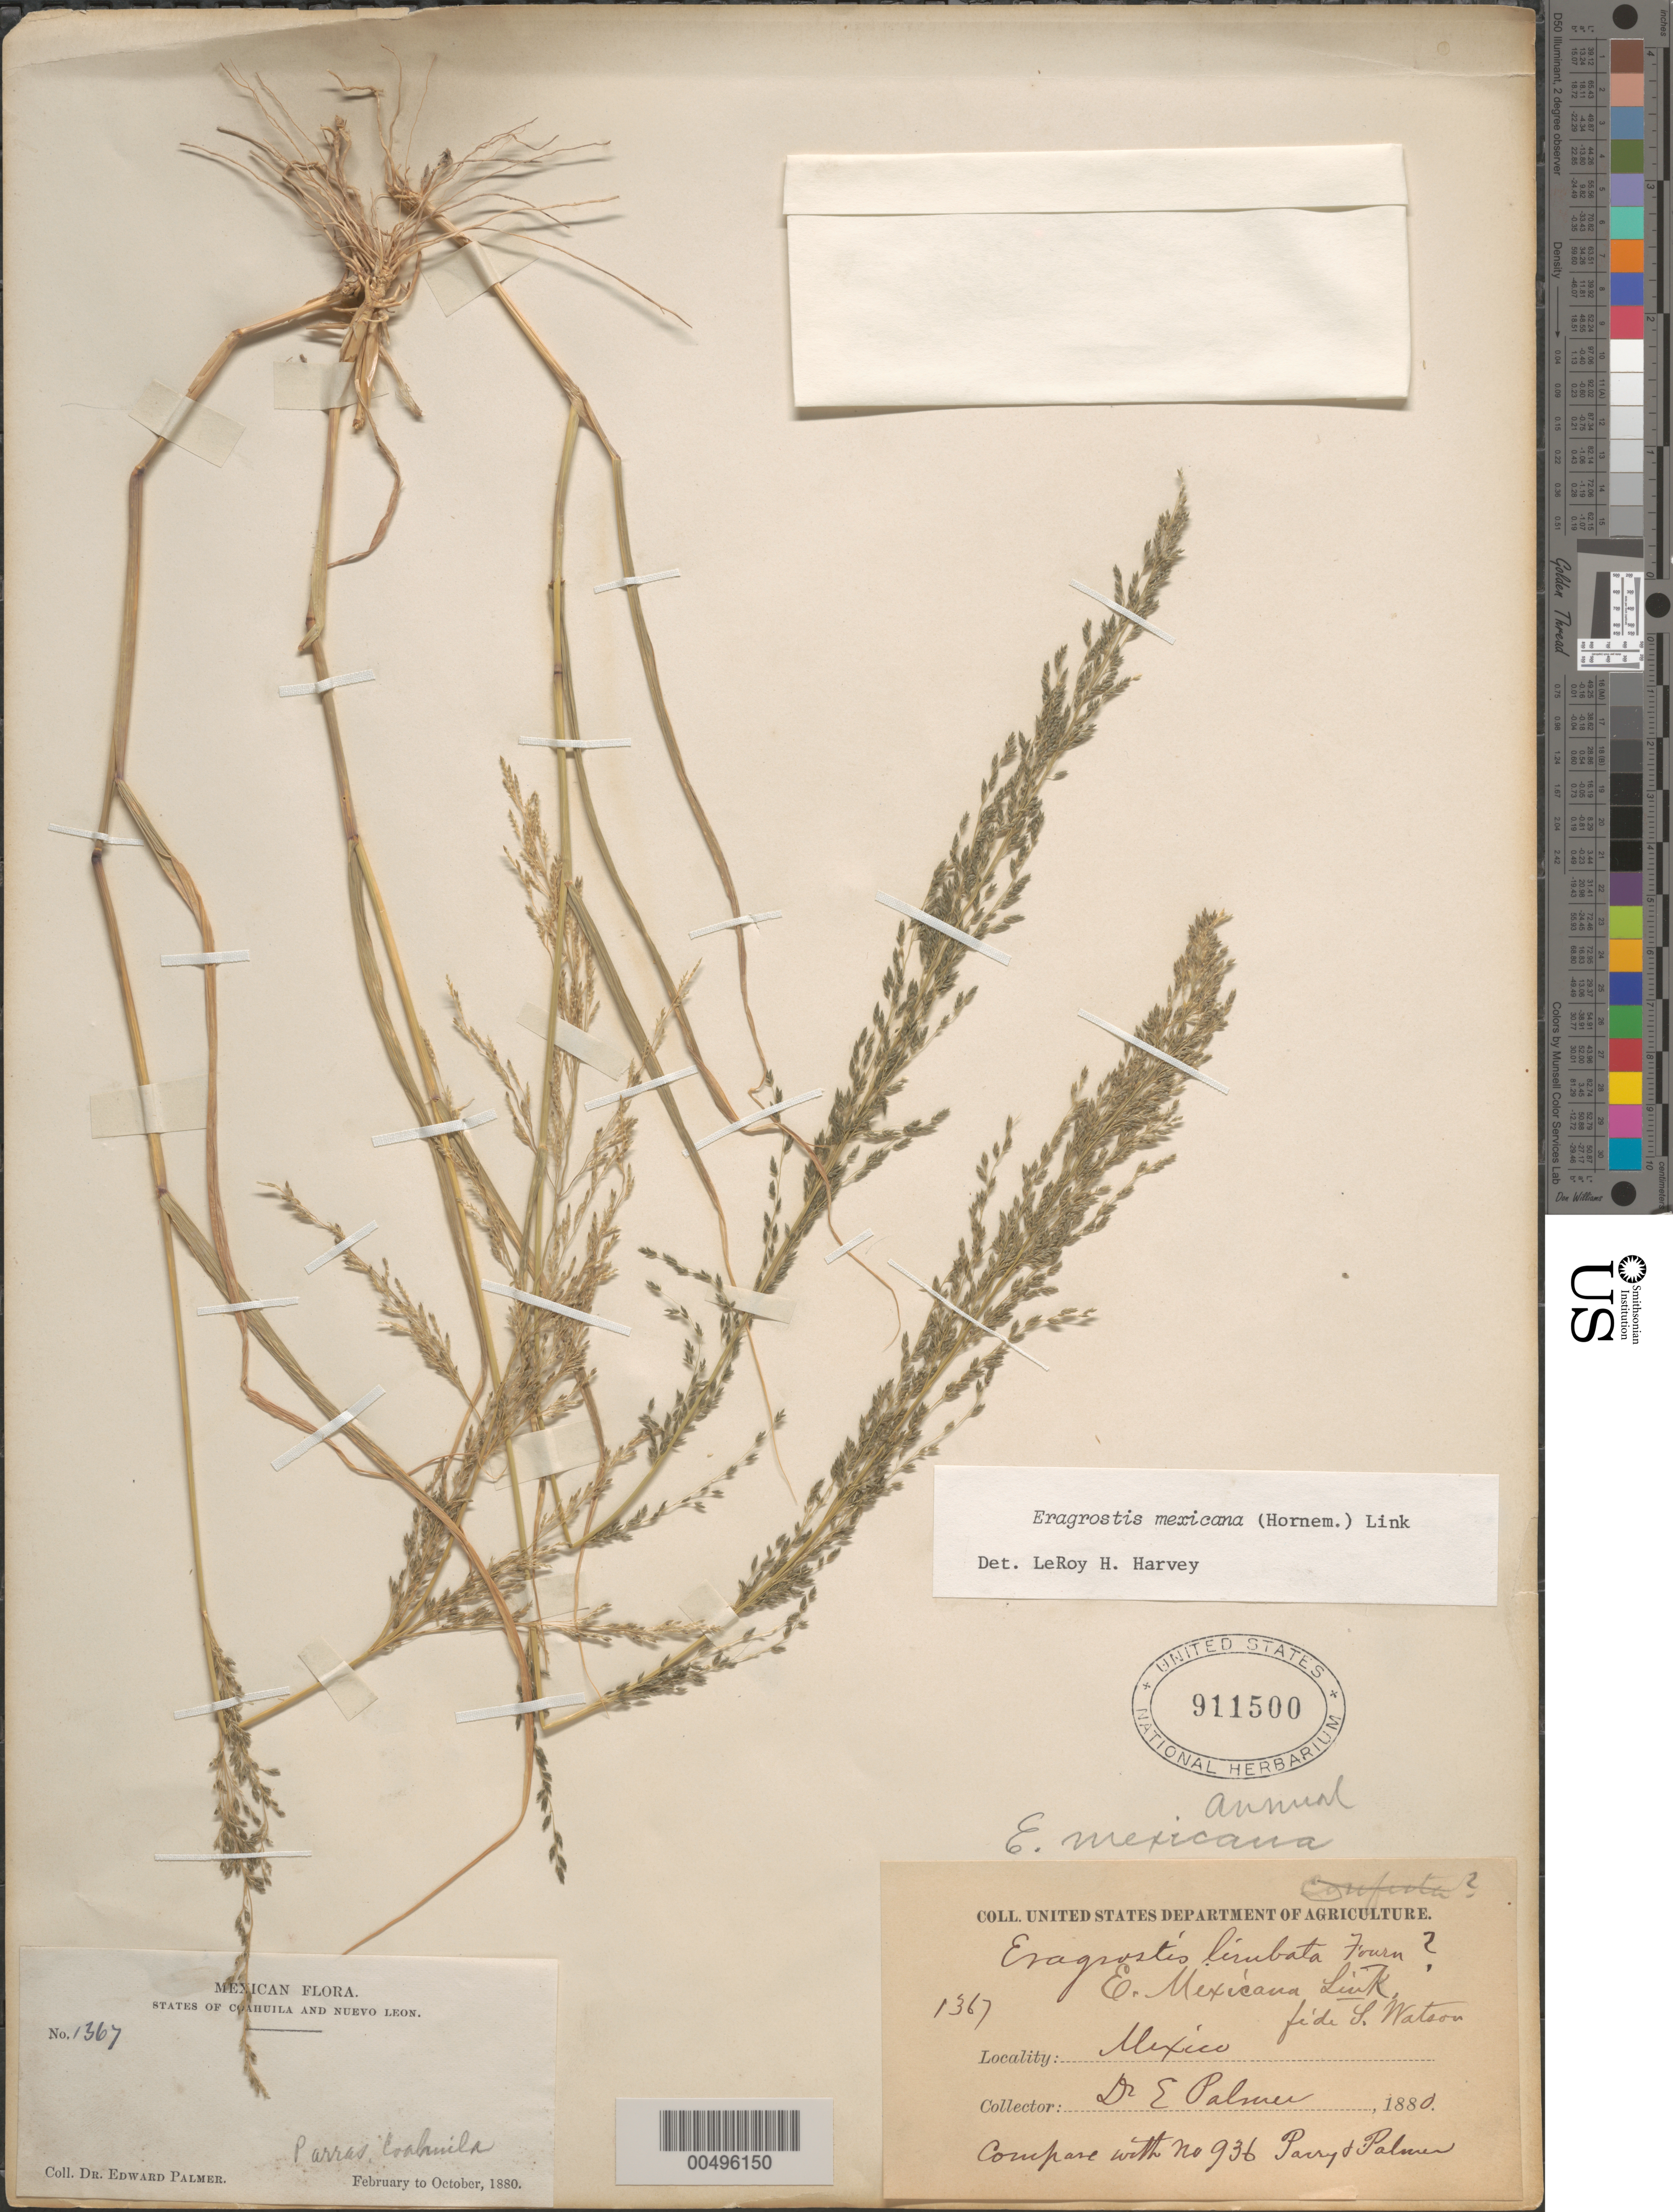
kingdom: Plantae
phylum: Tracheophyta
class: Liliopsida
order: Poales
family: Poaceae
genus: Eragrostis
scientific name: Eragrostis mexicana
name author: (Hornem.) Link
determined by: Harvey, L. H.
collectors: E. Palmer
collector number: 1367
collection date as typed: Feb 1880 to Oct 1880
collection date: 1880-02/1880-10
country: Mexico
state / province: Coahuila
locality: Parras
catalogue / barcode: US 911500